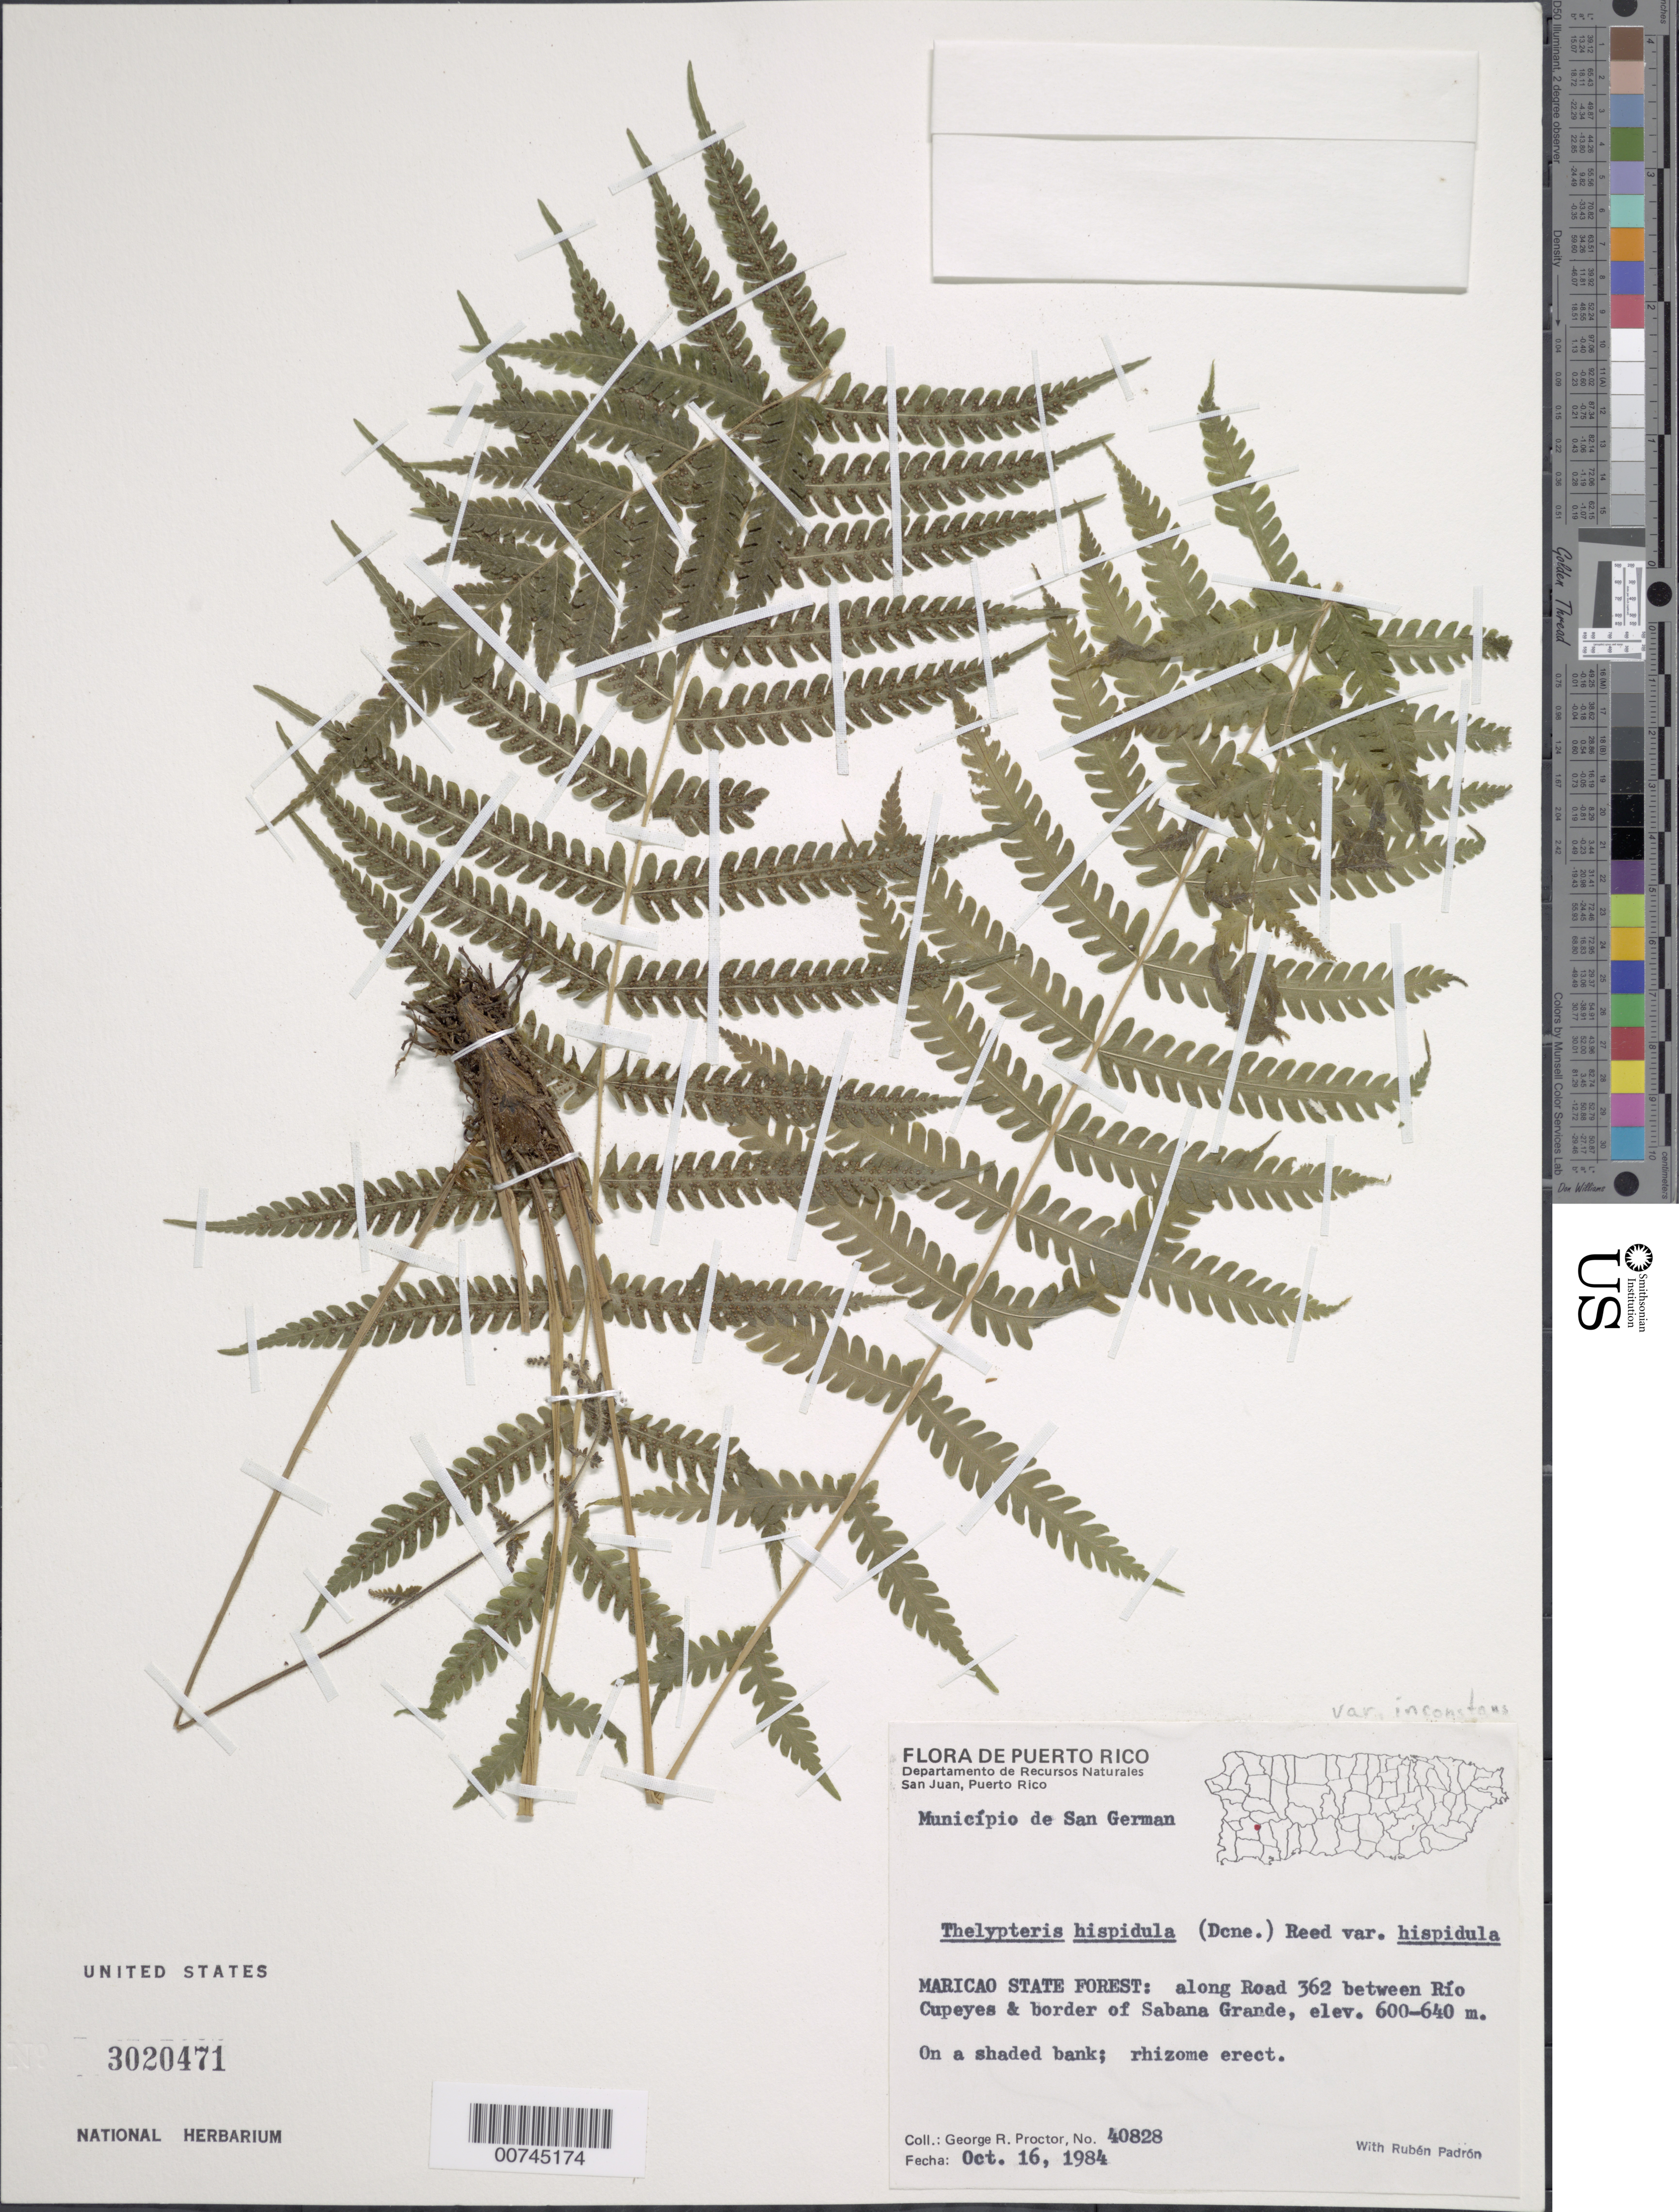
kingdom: Plantae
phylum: Tracheophyta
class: Polypodiopsida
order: Polypodiales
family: Thelypteridaceae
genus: Christella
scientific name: Christella hispidula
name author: (Decne.) Holttum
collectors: G. R. Proctor & R. Padrón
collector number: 40828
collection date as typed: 16 Oct 1984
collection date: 1984-10-16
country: Puerto Rico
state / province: San Germán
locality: Maricao State Forest: long Road 362 between Río Cuyepes & border of Sabana Grande. Municipio de San Germán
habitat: On a shaded bank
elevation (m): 600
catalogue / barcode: US 3020471